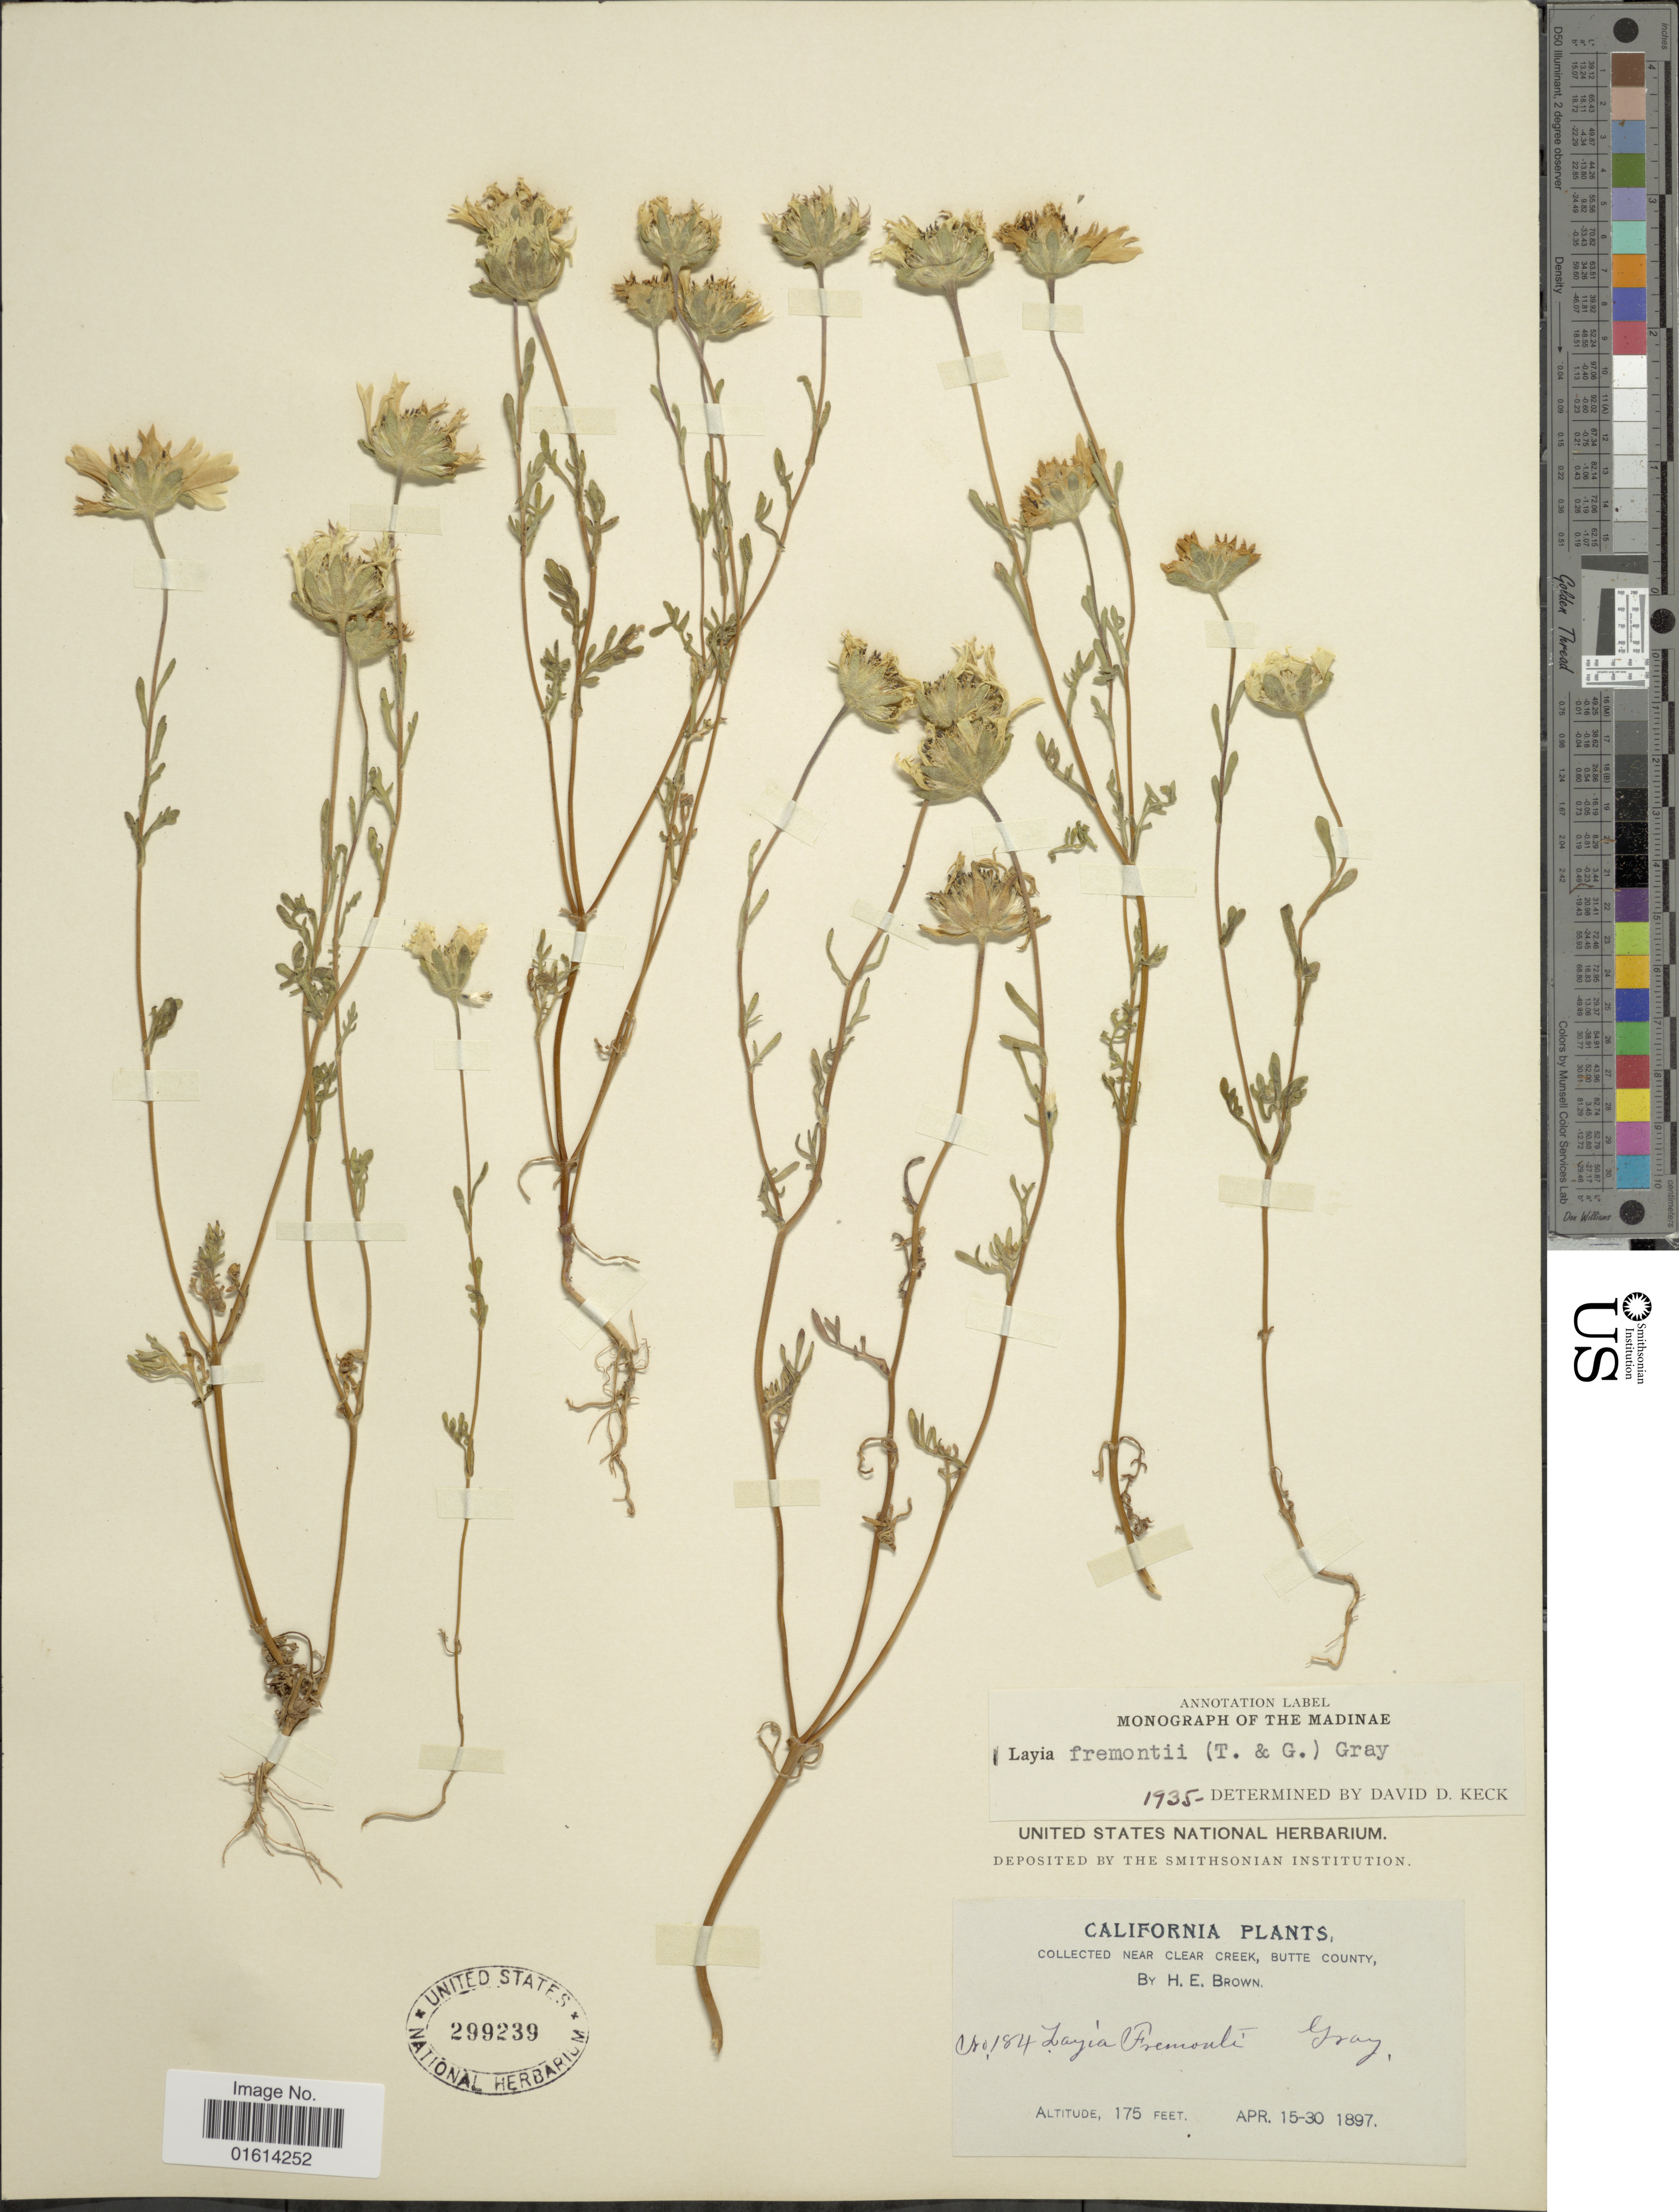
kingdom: Plantae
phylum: Tracheophyta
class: Magnoliopsida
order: Asterales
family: Asteraceae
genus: Layia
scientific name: Layia fremontii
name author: A. Gray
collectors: H. E. Brown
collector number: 184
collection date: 1897-04-15/1897-04-30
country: United States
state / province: California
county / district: Butte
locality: Near Clear Creek, Butte County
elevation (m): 53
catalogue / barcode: US 299239